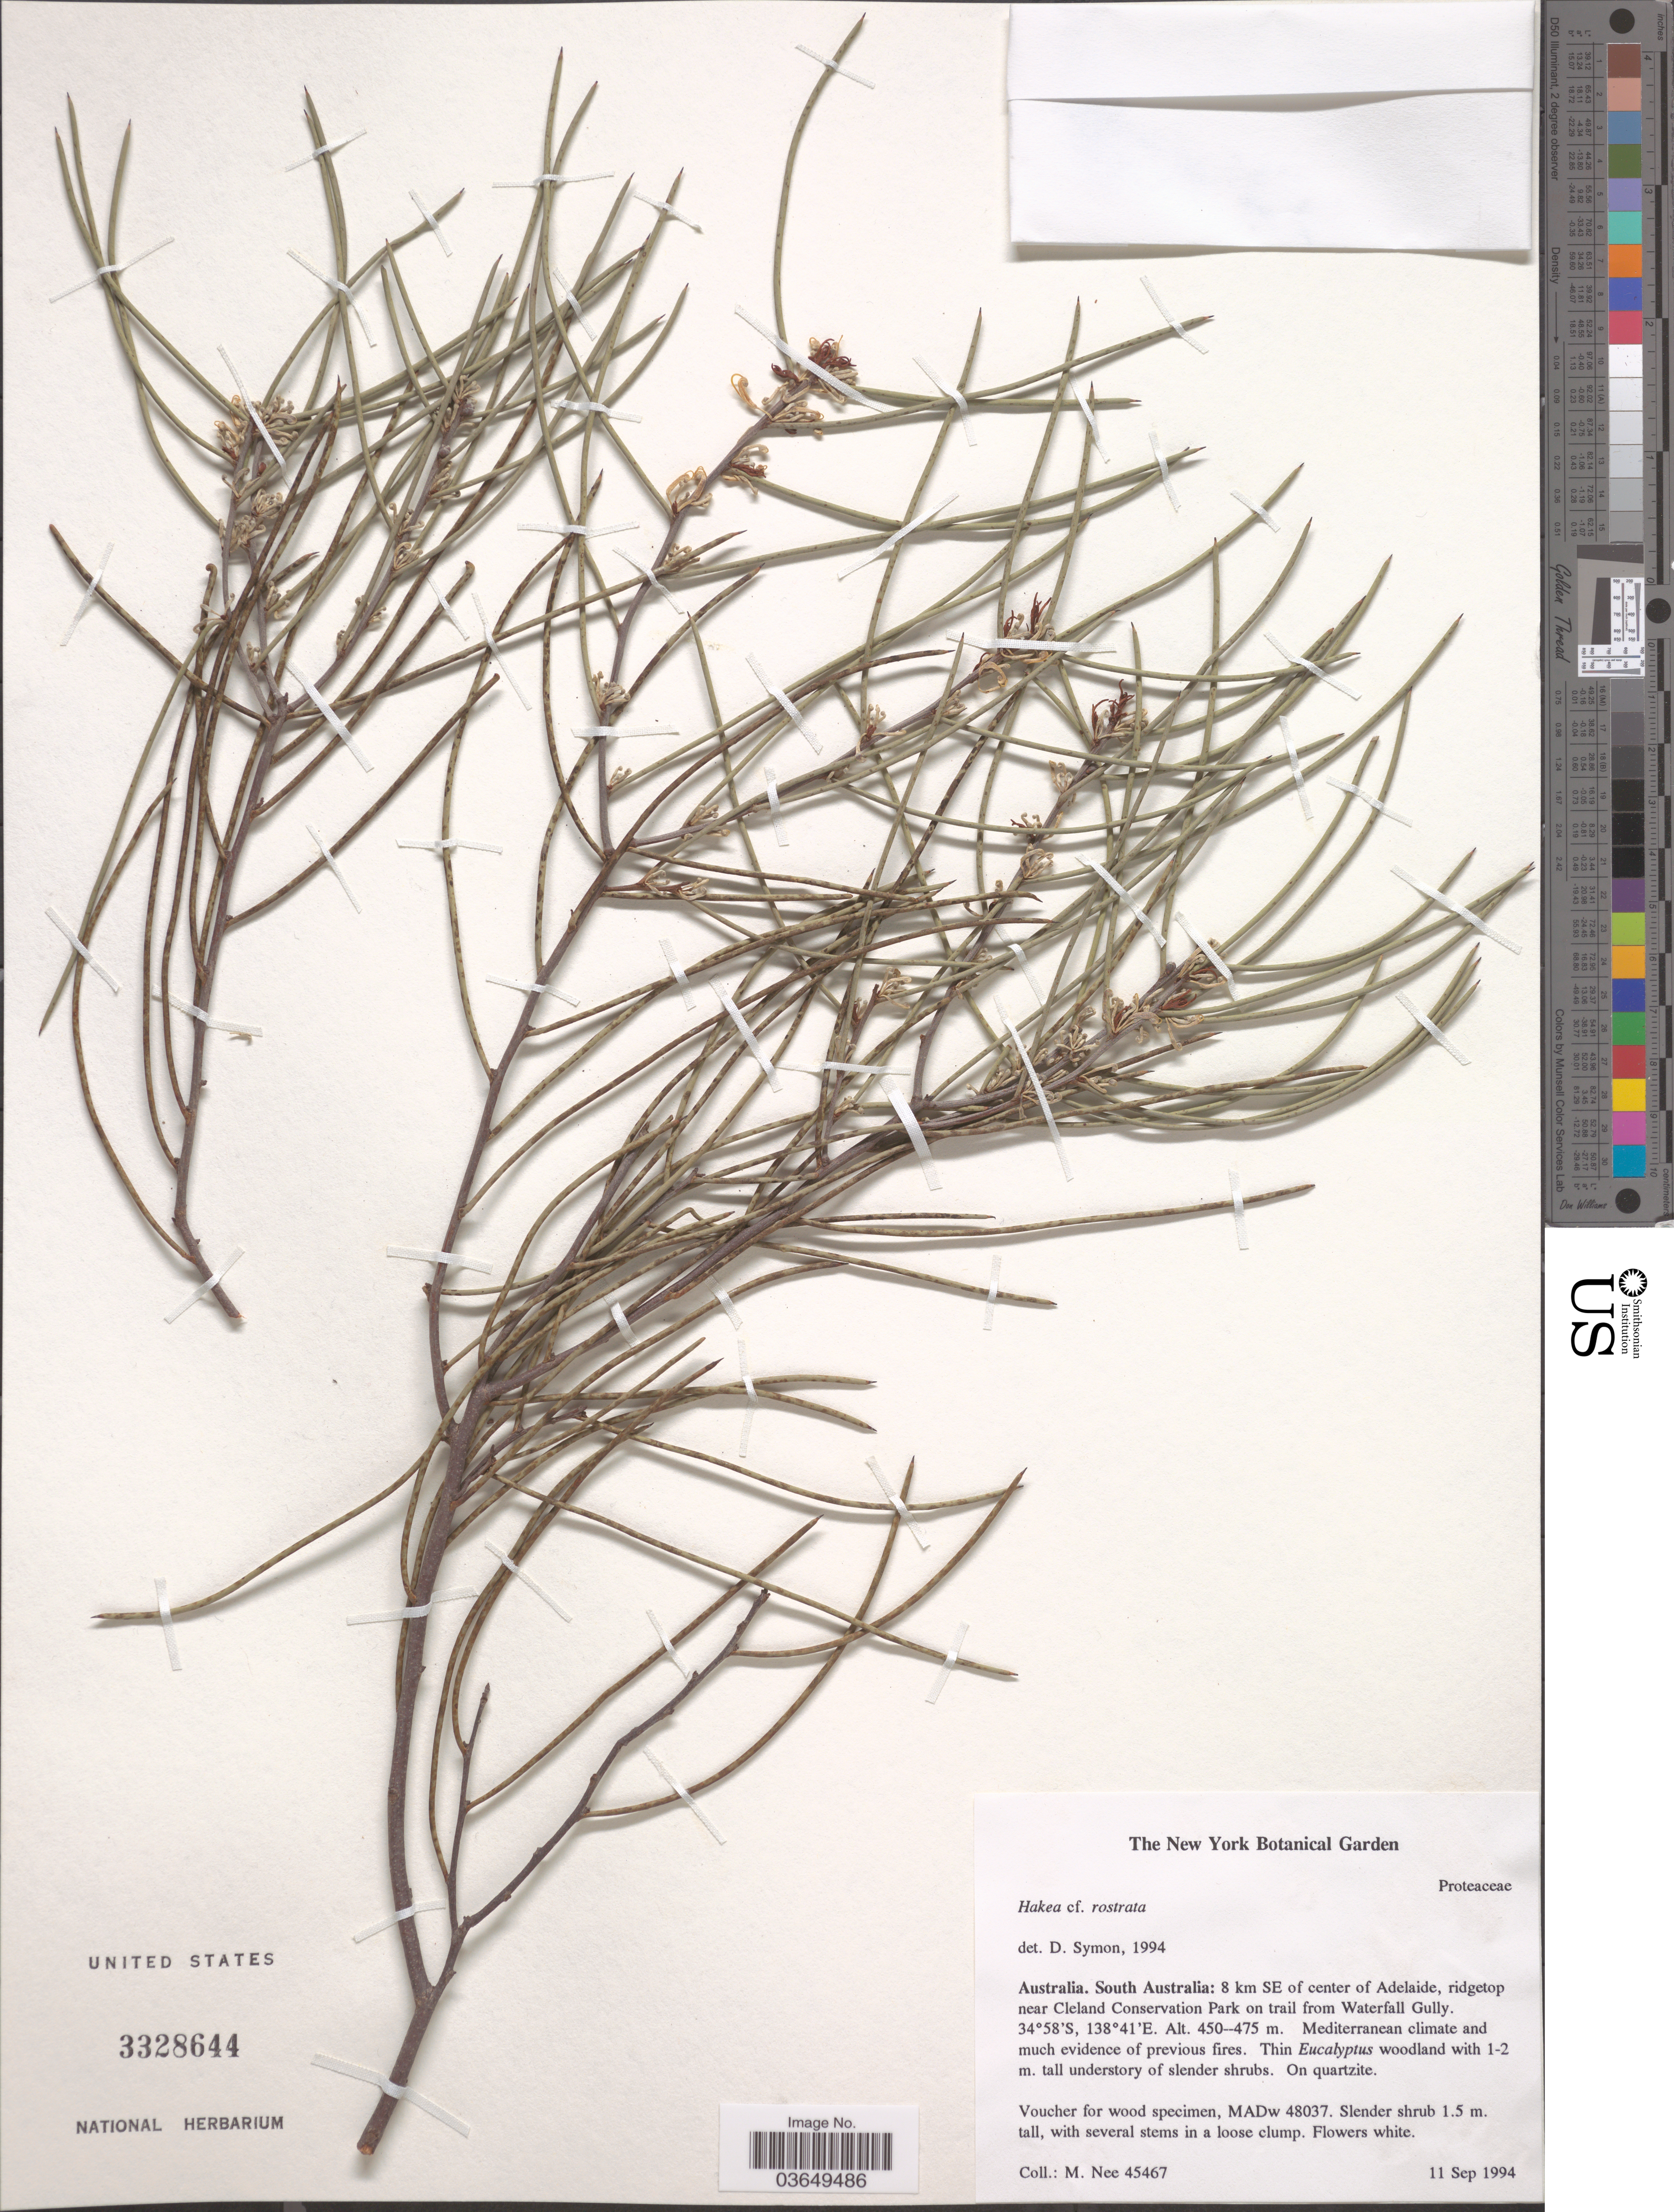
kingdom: Plantae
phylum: Tracheophyta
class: Magnoliopsida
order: Proteales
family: Proteaceae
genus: Hakea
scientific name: Hakea rostrata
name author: F. Muell. ex Meisn.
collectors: M. Nee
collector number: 45467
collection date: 1994-09-11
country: Australia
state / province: South Australia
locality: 8 km SE of center of Adelaide, ridgetop near Cleland Conservation Park on trail from Waterfall Gully.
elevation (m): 450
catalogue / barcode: US 3328644